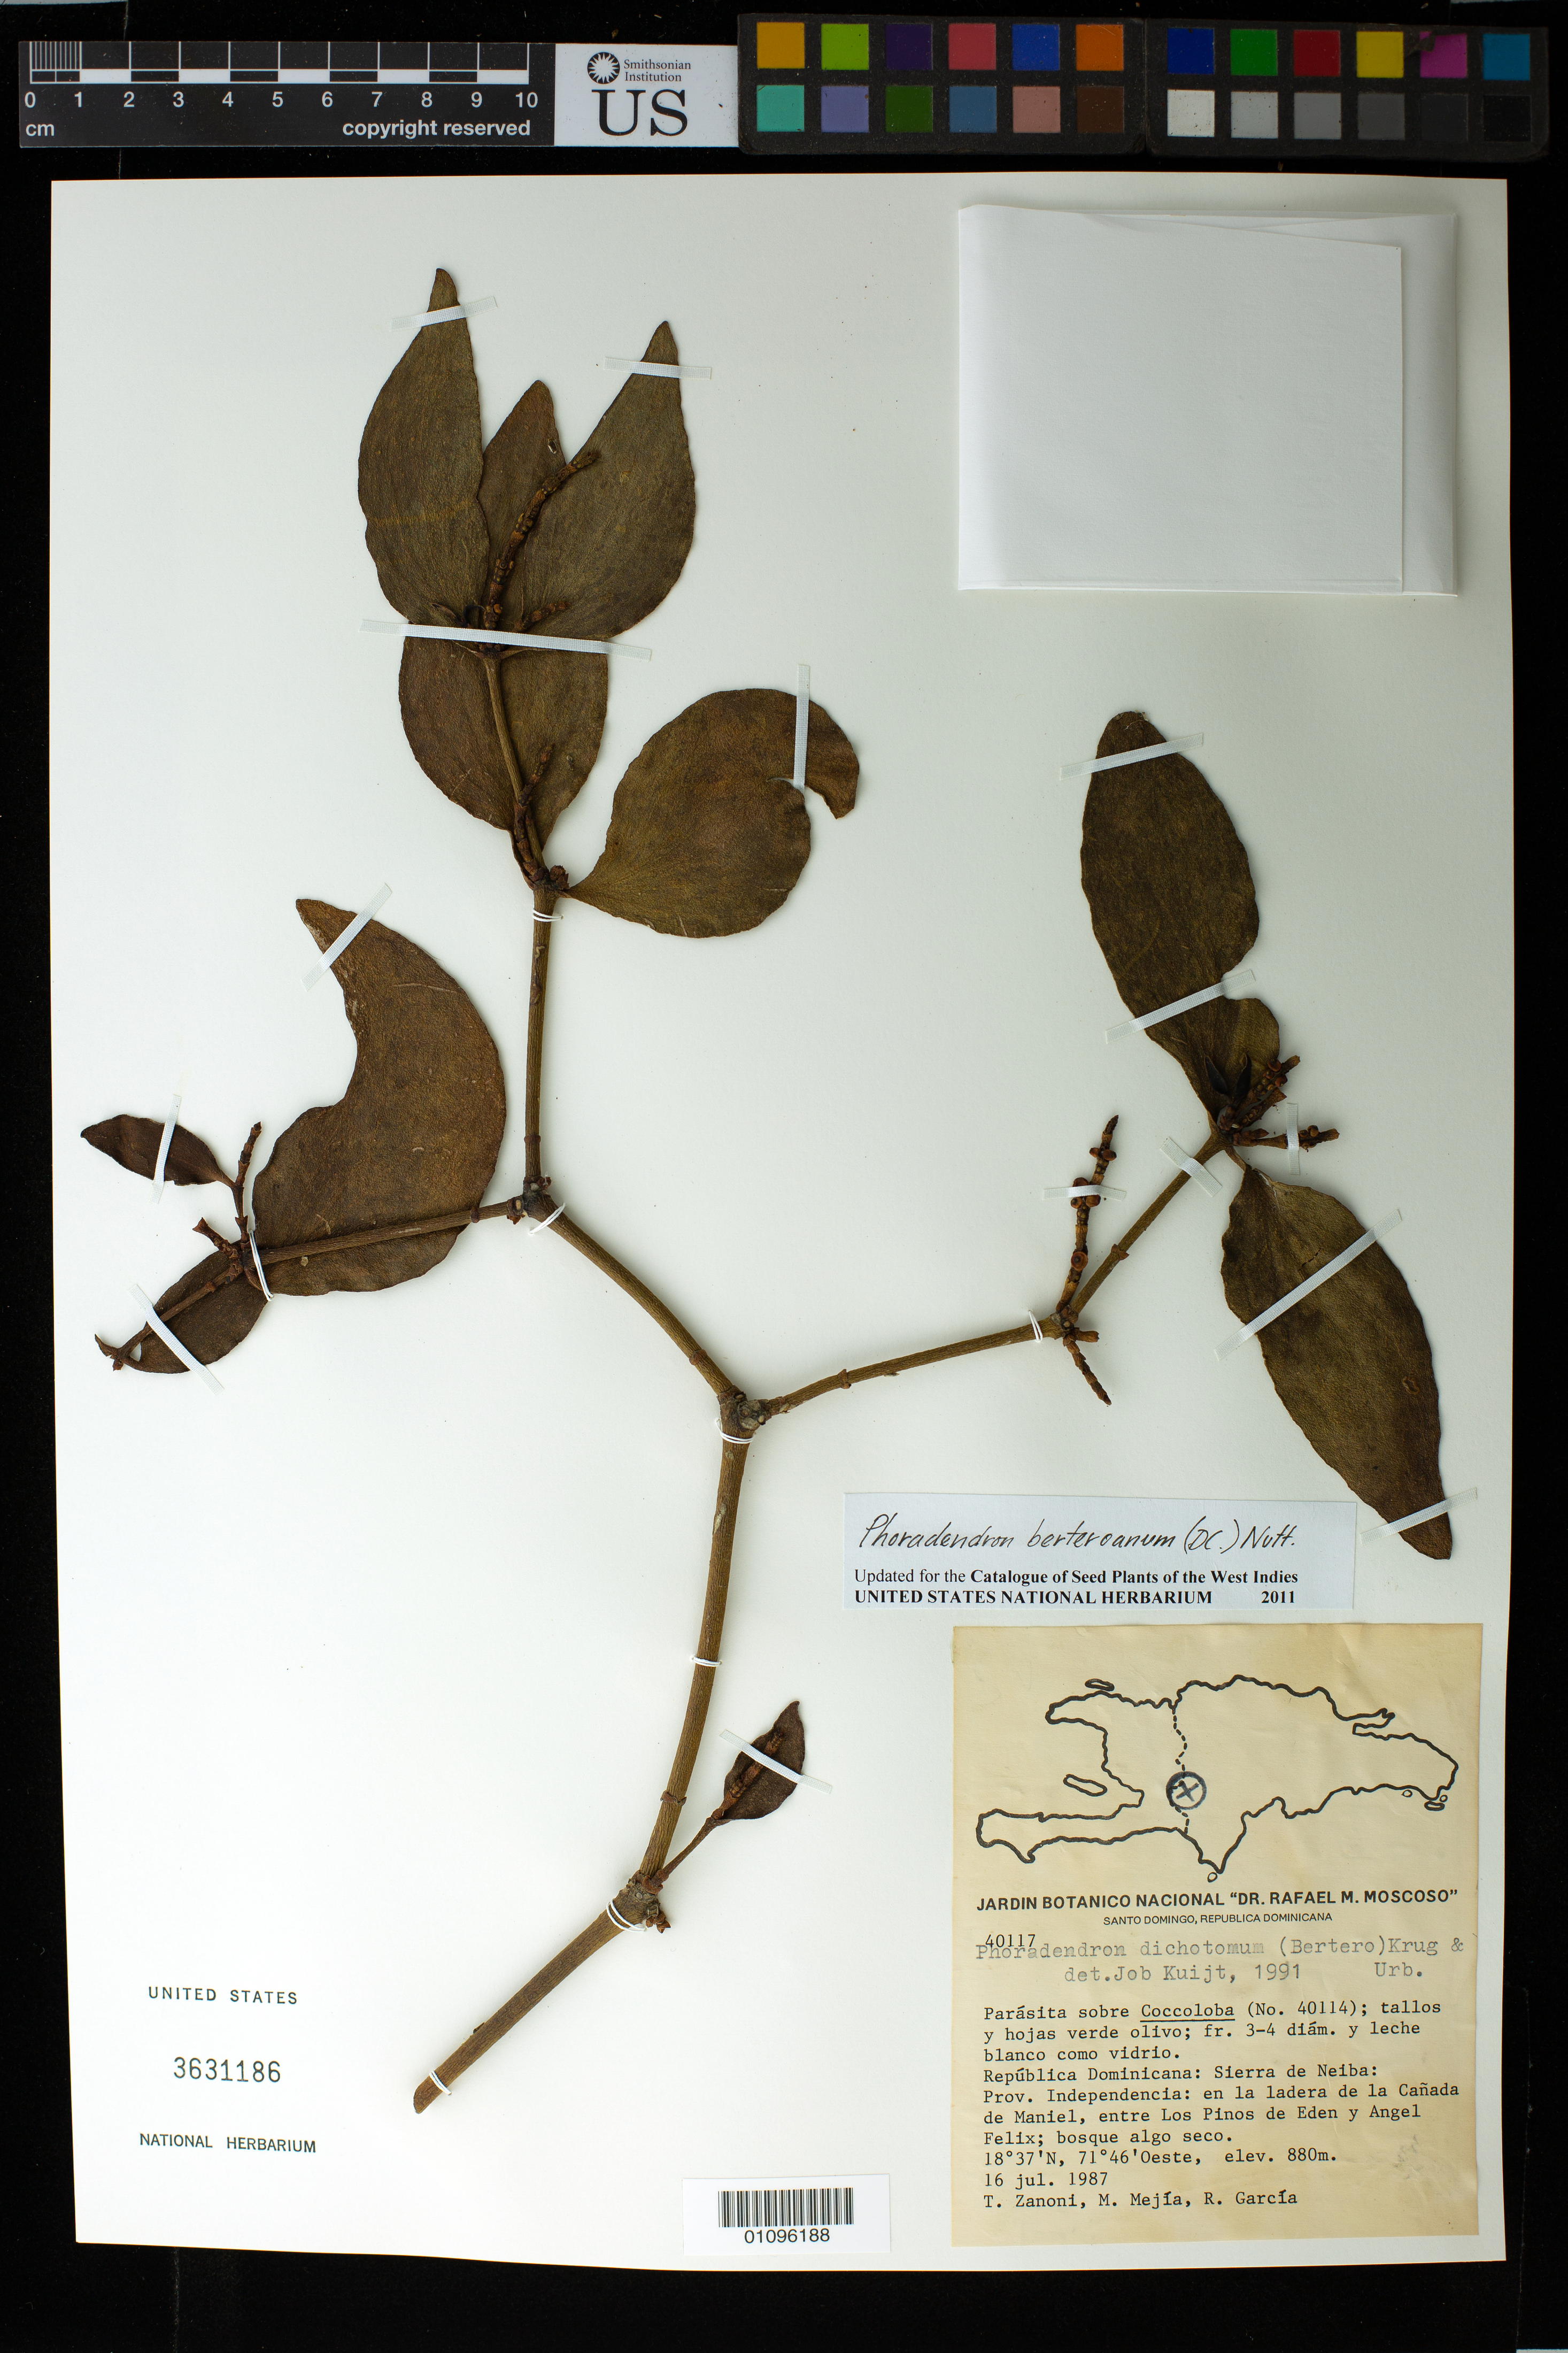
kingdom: Plantae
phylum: Tracheophyta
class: Magnoliopsida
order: Santalales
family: Viscaceae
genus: Phoradendron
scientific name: Phoradendron berteroanum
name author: (DC.) Nutt.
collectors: T. A. Zanoni, M. Mejia & R. G. García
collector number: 40117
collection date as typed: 16 Jul 1987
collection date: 1987-07-16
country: Dominican Republic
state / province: Independencia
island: Hispaniola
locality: Sierra de Neiba, en la ladera de la Cañada de Maniel, entre Los Pinos de Eden y Angel Felix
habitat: Bosque algo seco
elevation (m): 880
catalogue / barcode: US 3631186